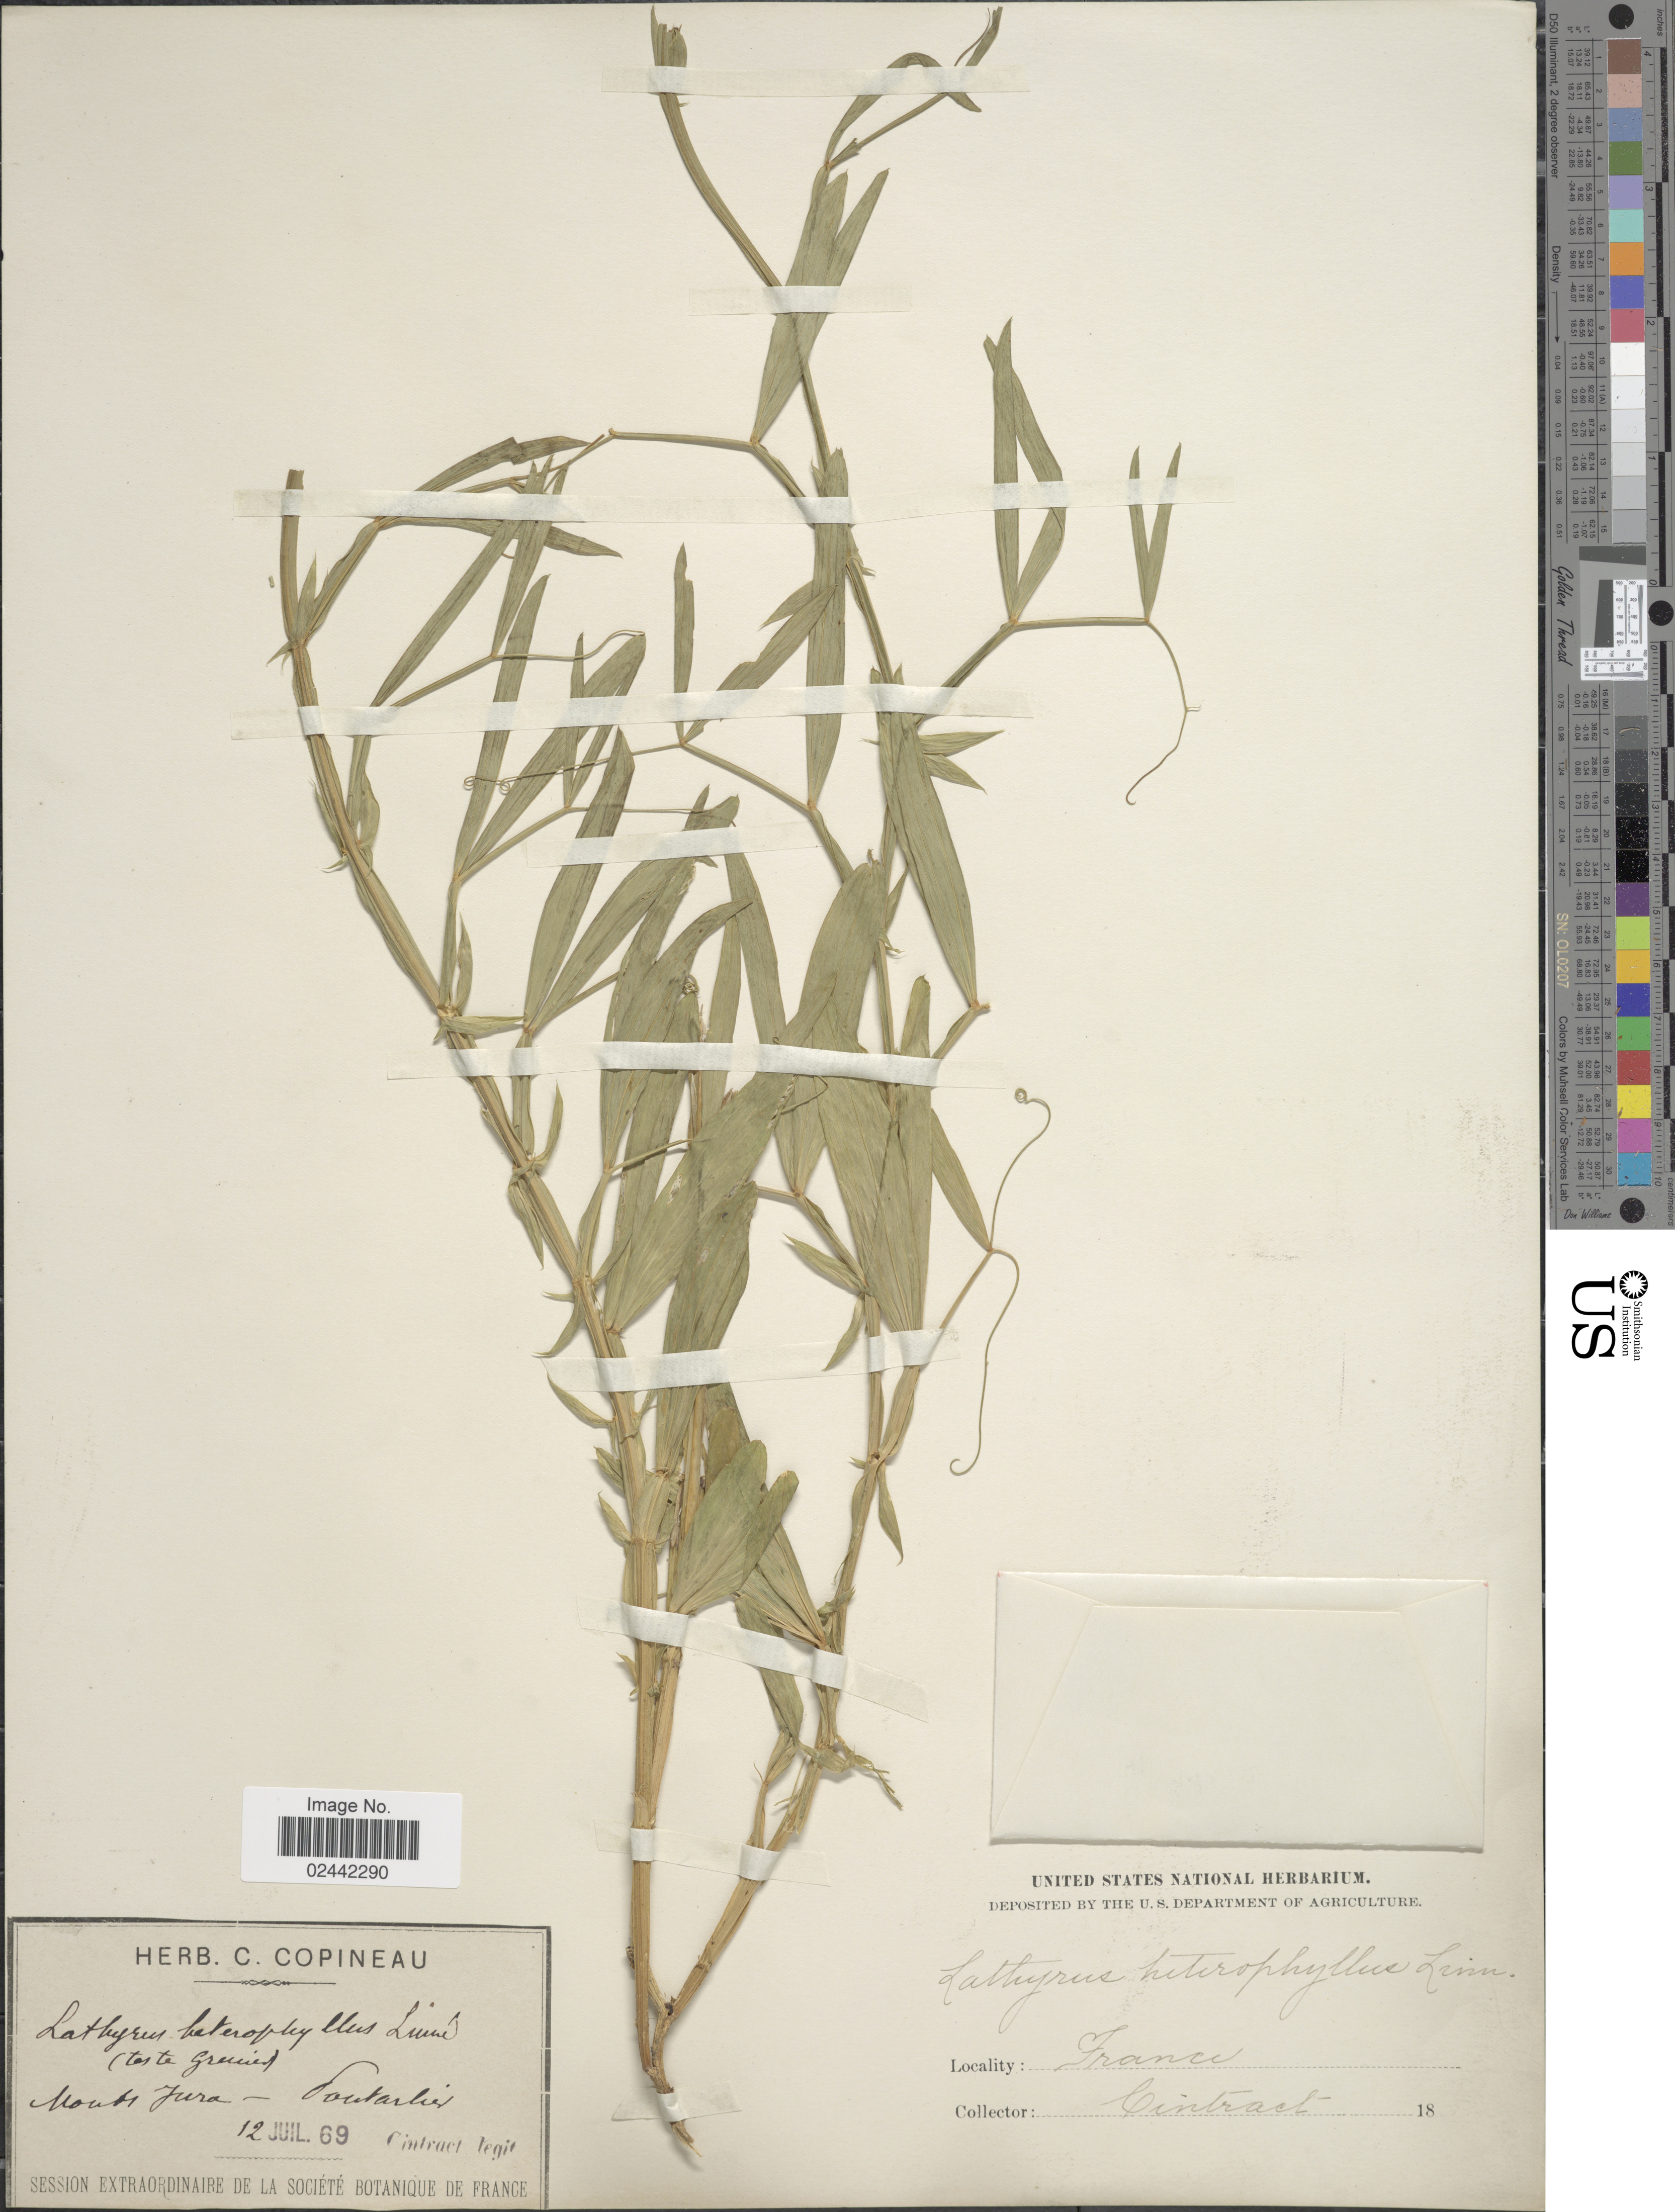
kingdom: Plantae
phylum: Tracheophyta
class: Magnoliopsida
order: Fabales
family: Fabaceae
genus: Lathyrus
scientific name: Lathyrus heterophyllus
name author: L.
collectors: Cintract, --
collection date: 1869-07-12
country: France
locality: Mont Jura - Pontarlier